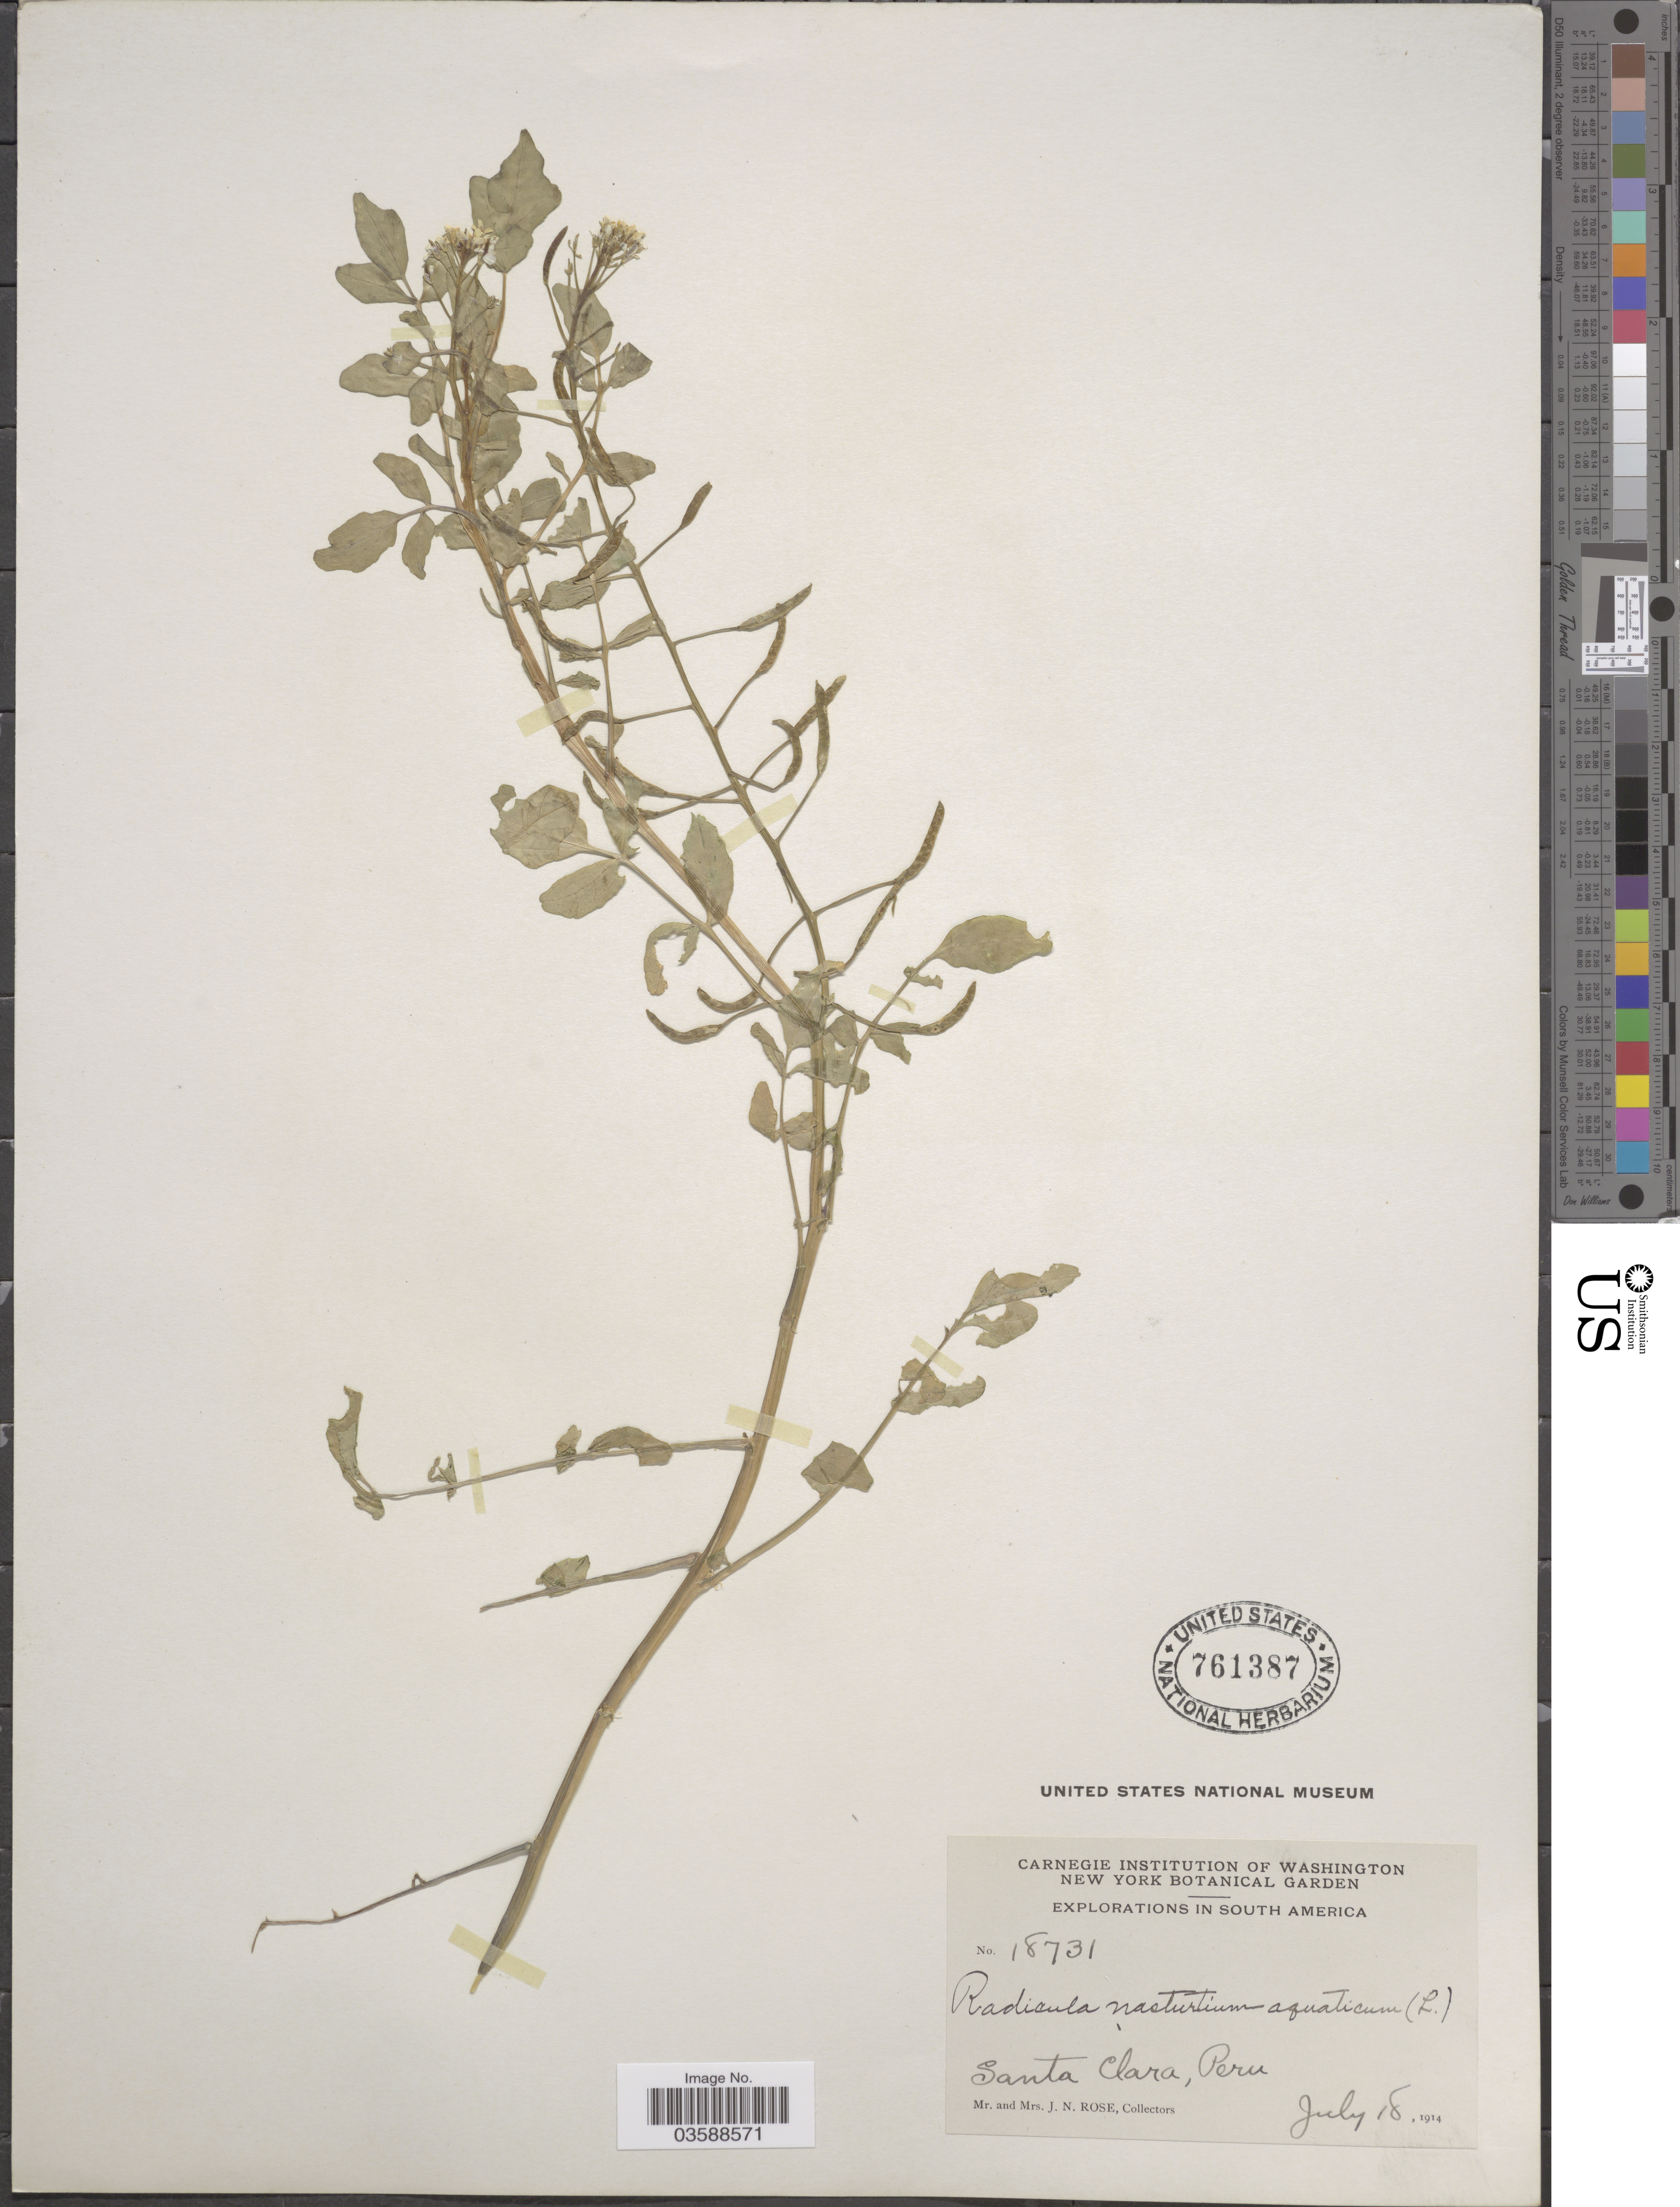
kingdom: Plantae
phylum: Tracheophyta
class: Magnoliopsida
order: Brassicales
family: Brassicaceae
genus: Nasturtium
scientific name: Nasturtium officinale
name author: R. Br.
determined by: Strong, M. T., (US), Smithsonian Institution - National Museum of Natural History (UNITED STATES)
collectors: J. N. Rose & L. B. Rose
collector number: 18731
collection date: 1914-07-18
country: Peru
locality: Santa Clara.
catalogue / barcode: US 761387